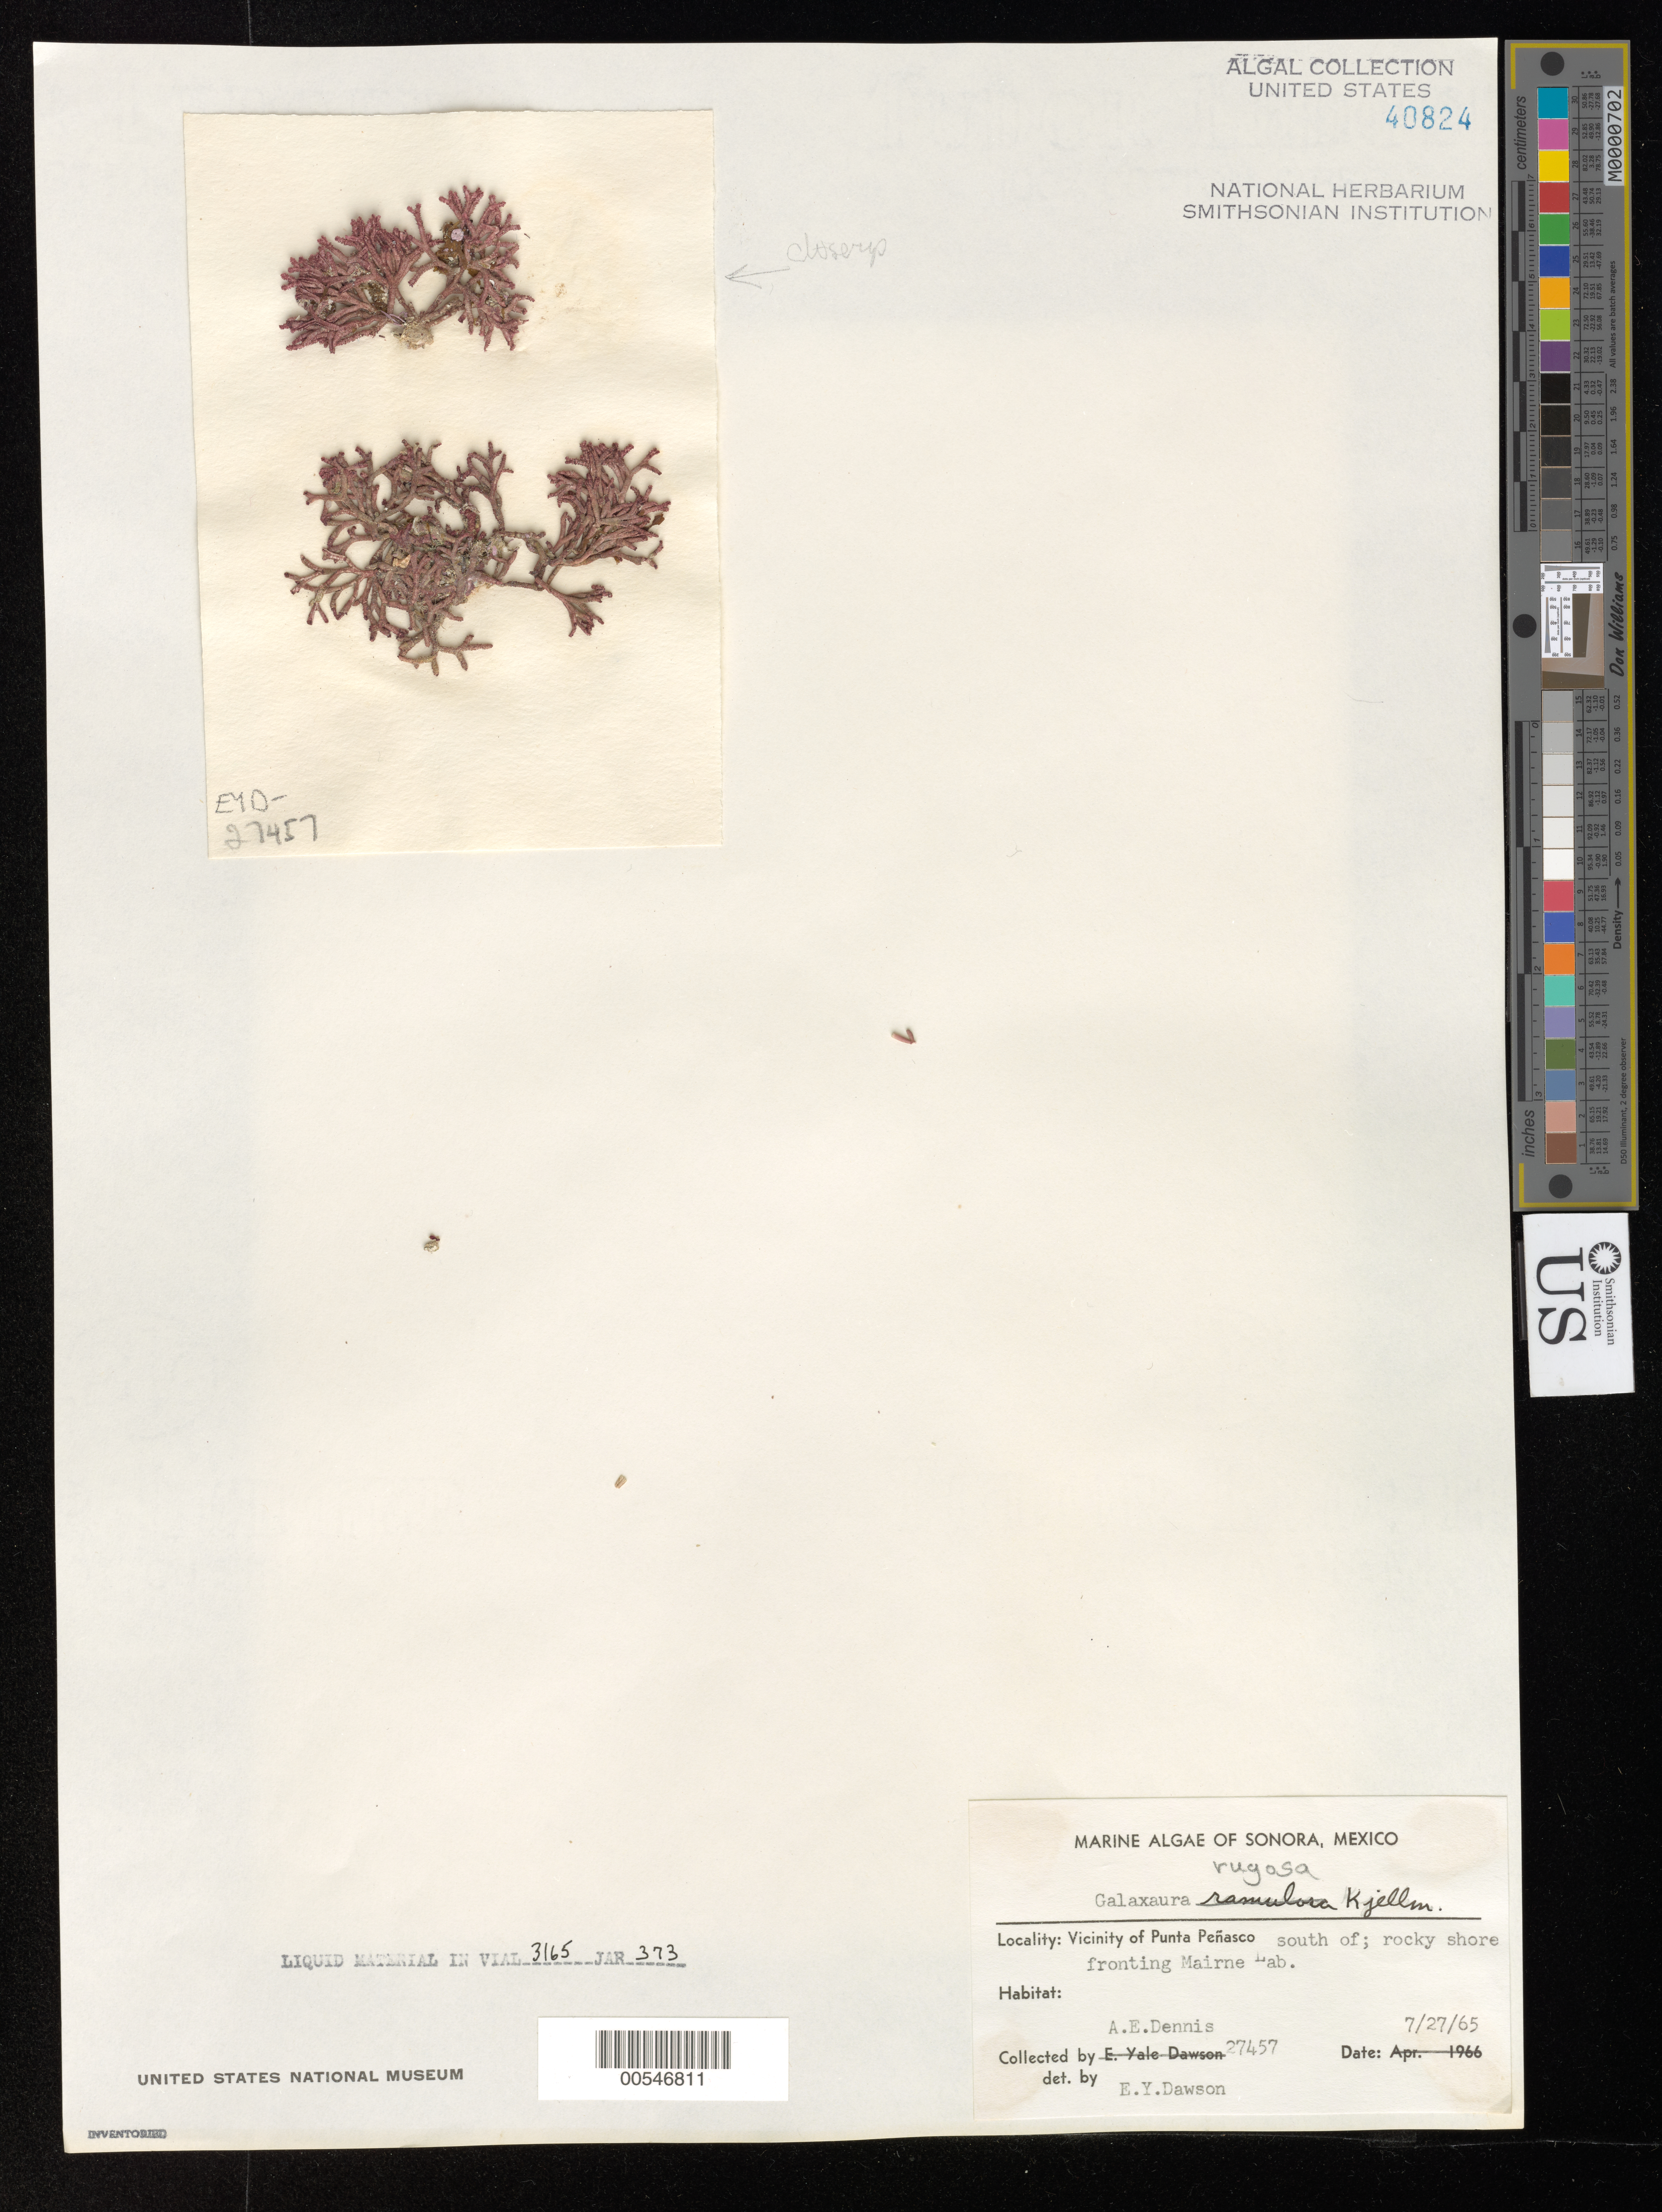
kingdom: Plantae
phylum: Rhodophyta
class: Florideophyceae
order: Nemaliales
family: Galaxauraceae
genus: Galaxaura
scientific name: Galaxaura rugosa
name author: (Ellis & Sol.) J.V.Lamouroux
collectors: A. Dennis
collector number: EYD 27457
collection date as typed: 27 Jul 1965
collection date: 1965-07-27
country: Mexico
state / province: Sonora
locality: Marine laboratory shore, south of Punta Penasco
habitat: rocky shore.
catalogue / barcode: US 40824